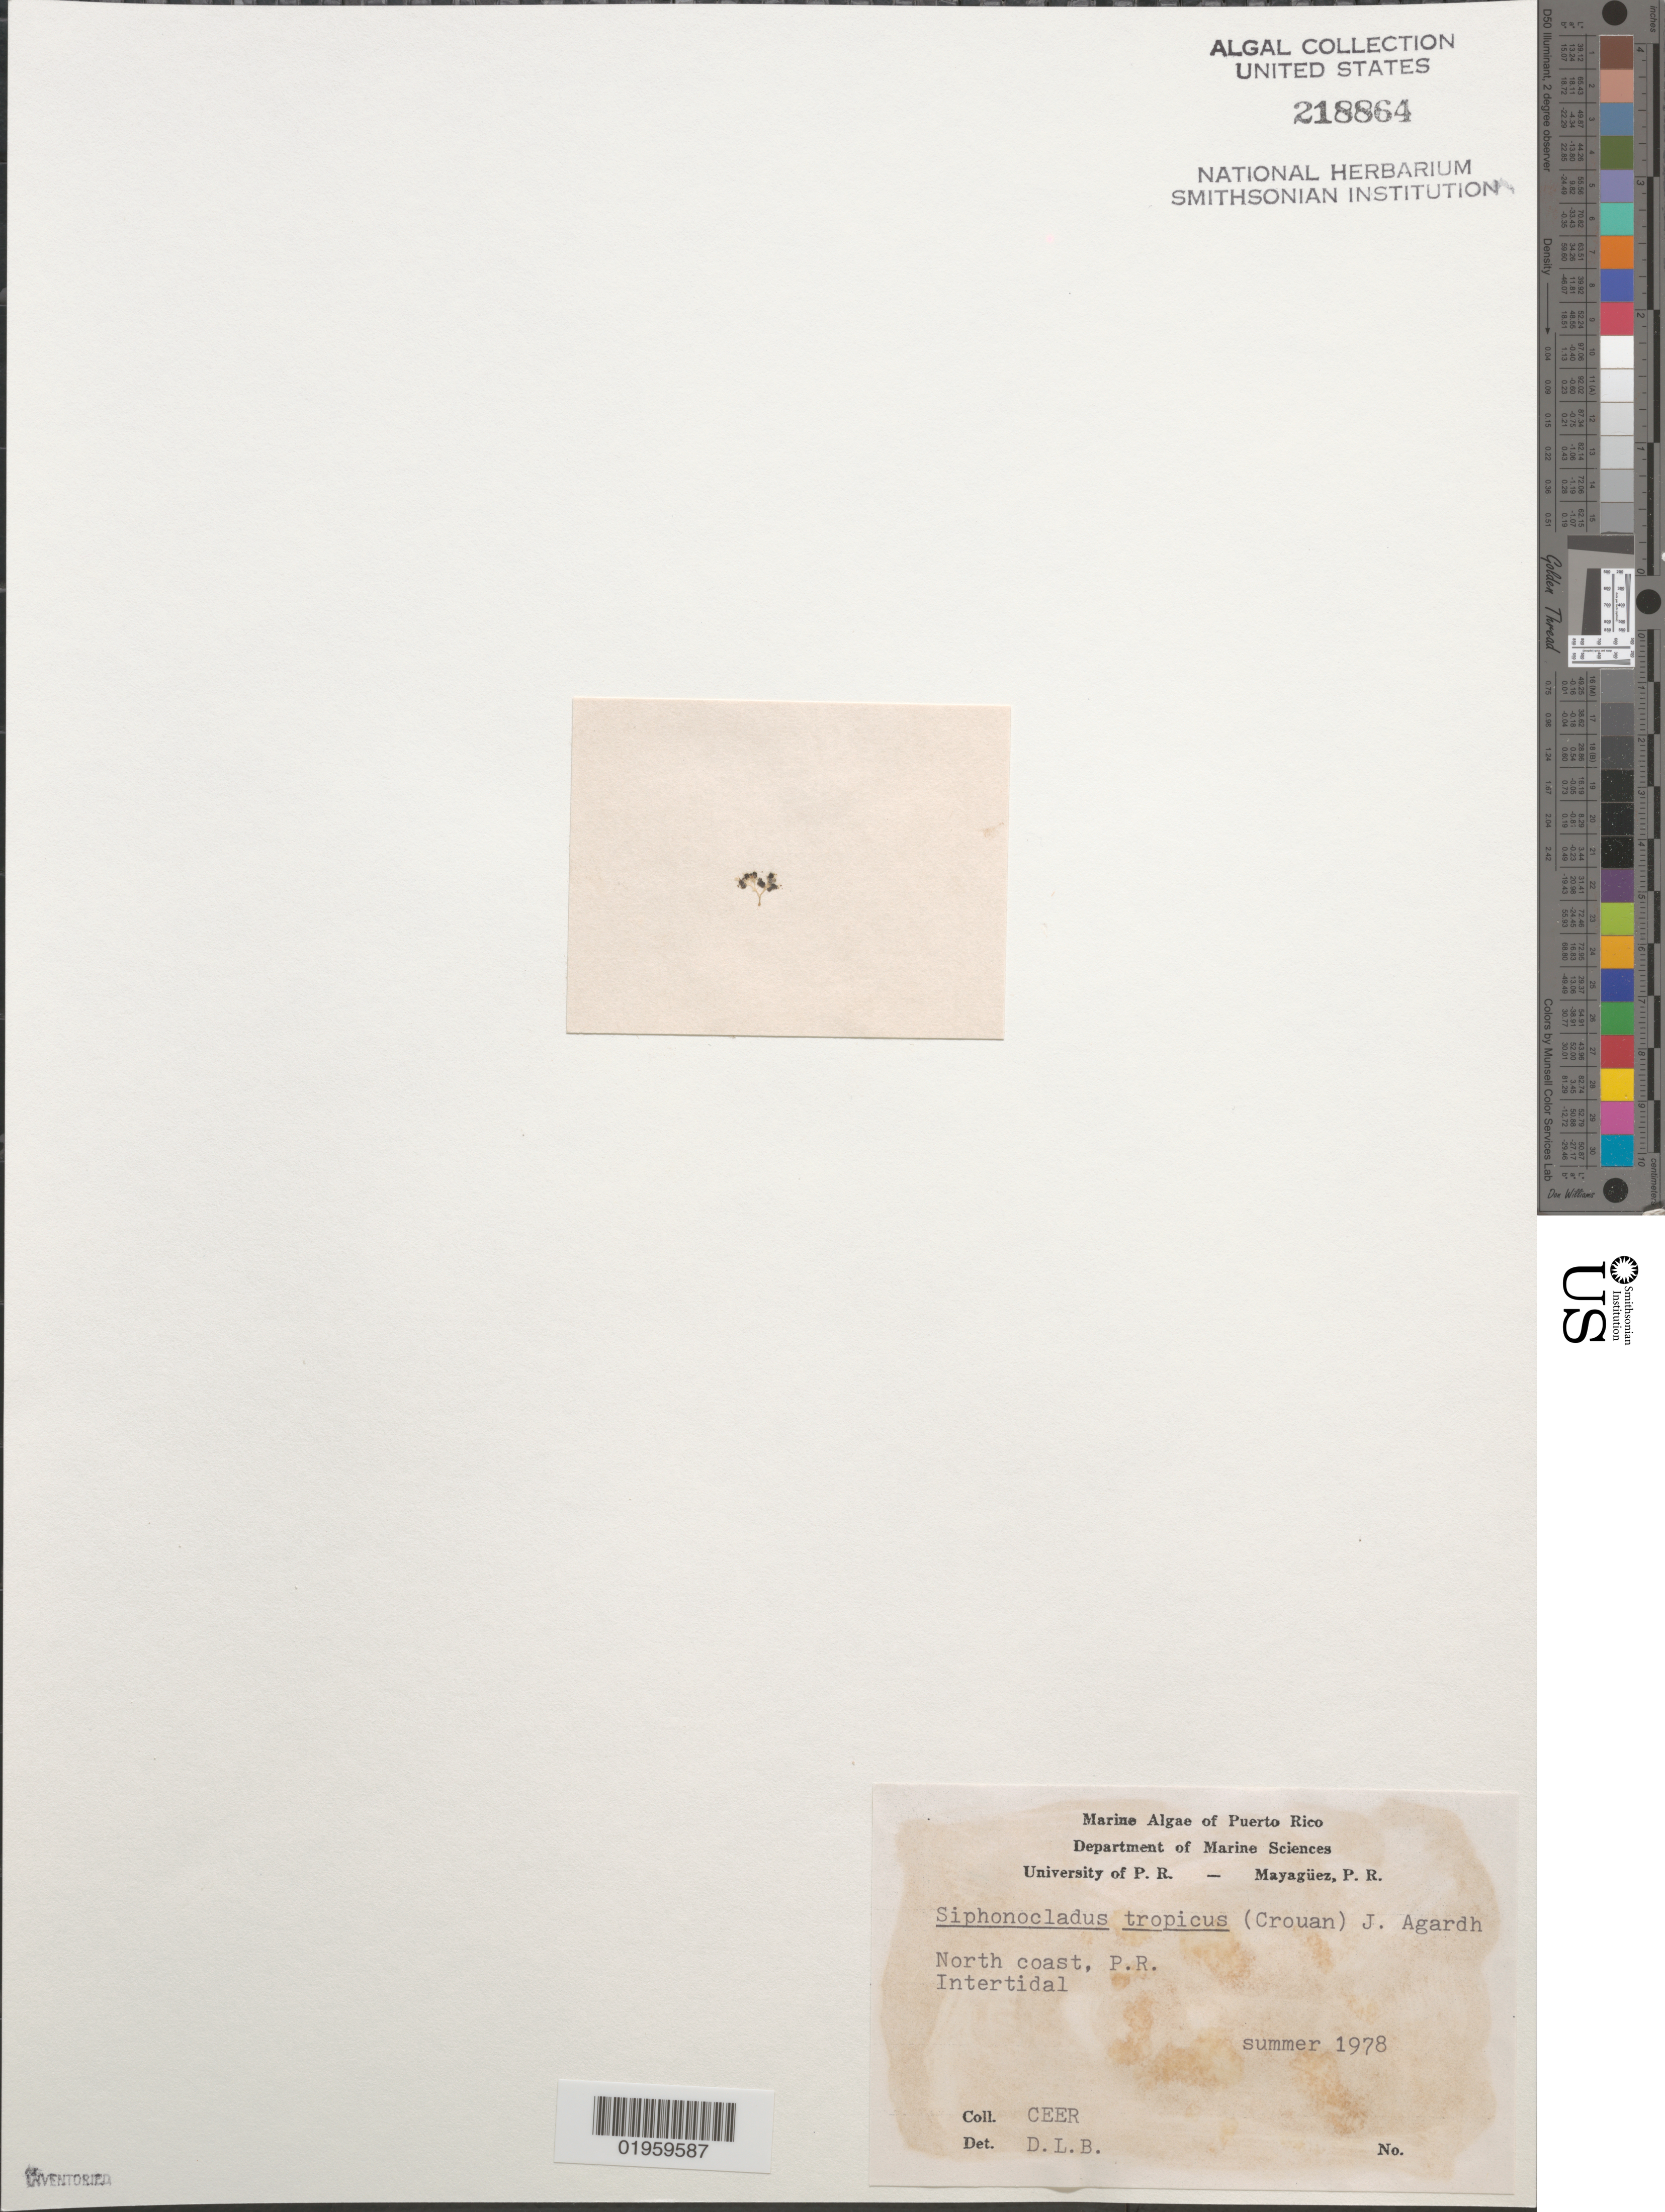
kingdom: Plantae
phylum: Chlorophyta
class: Ulvophyceae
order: Siphonocladales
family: Siphonocladaceae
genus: Siphonocladus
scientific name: Siphonocladus tropicus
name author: (P. Crouan & H. Crouan) J. Agardh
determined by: Ballantine, D. L.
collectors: D.L. Ballantine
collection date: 1978-06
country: Puerto Rico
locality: North coast. Intertidal.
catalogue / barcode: US 218864